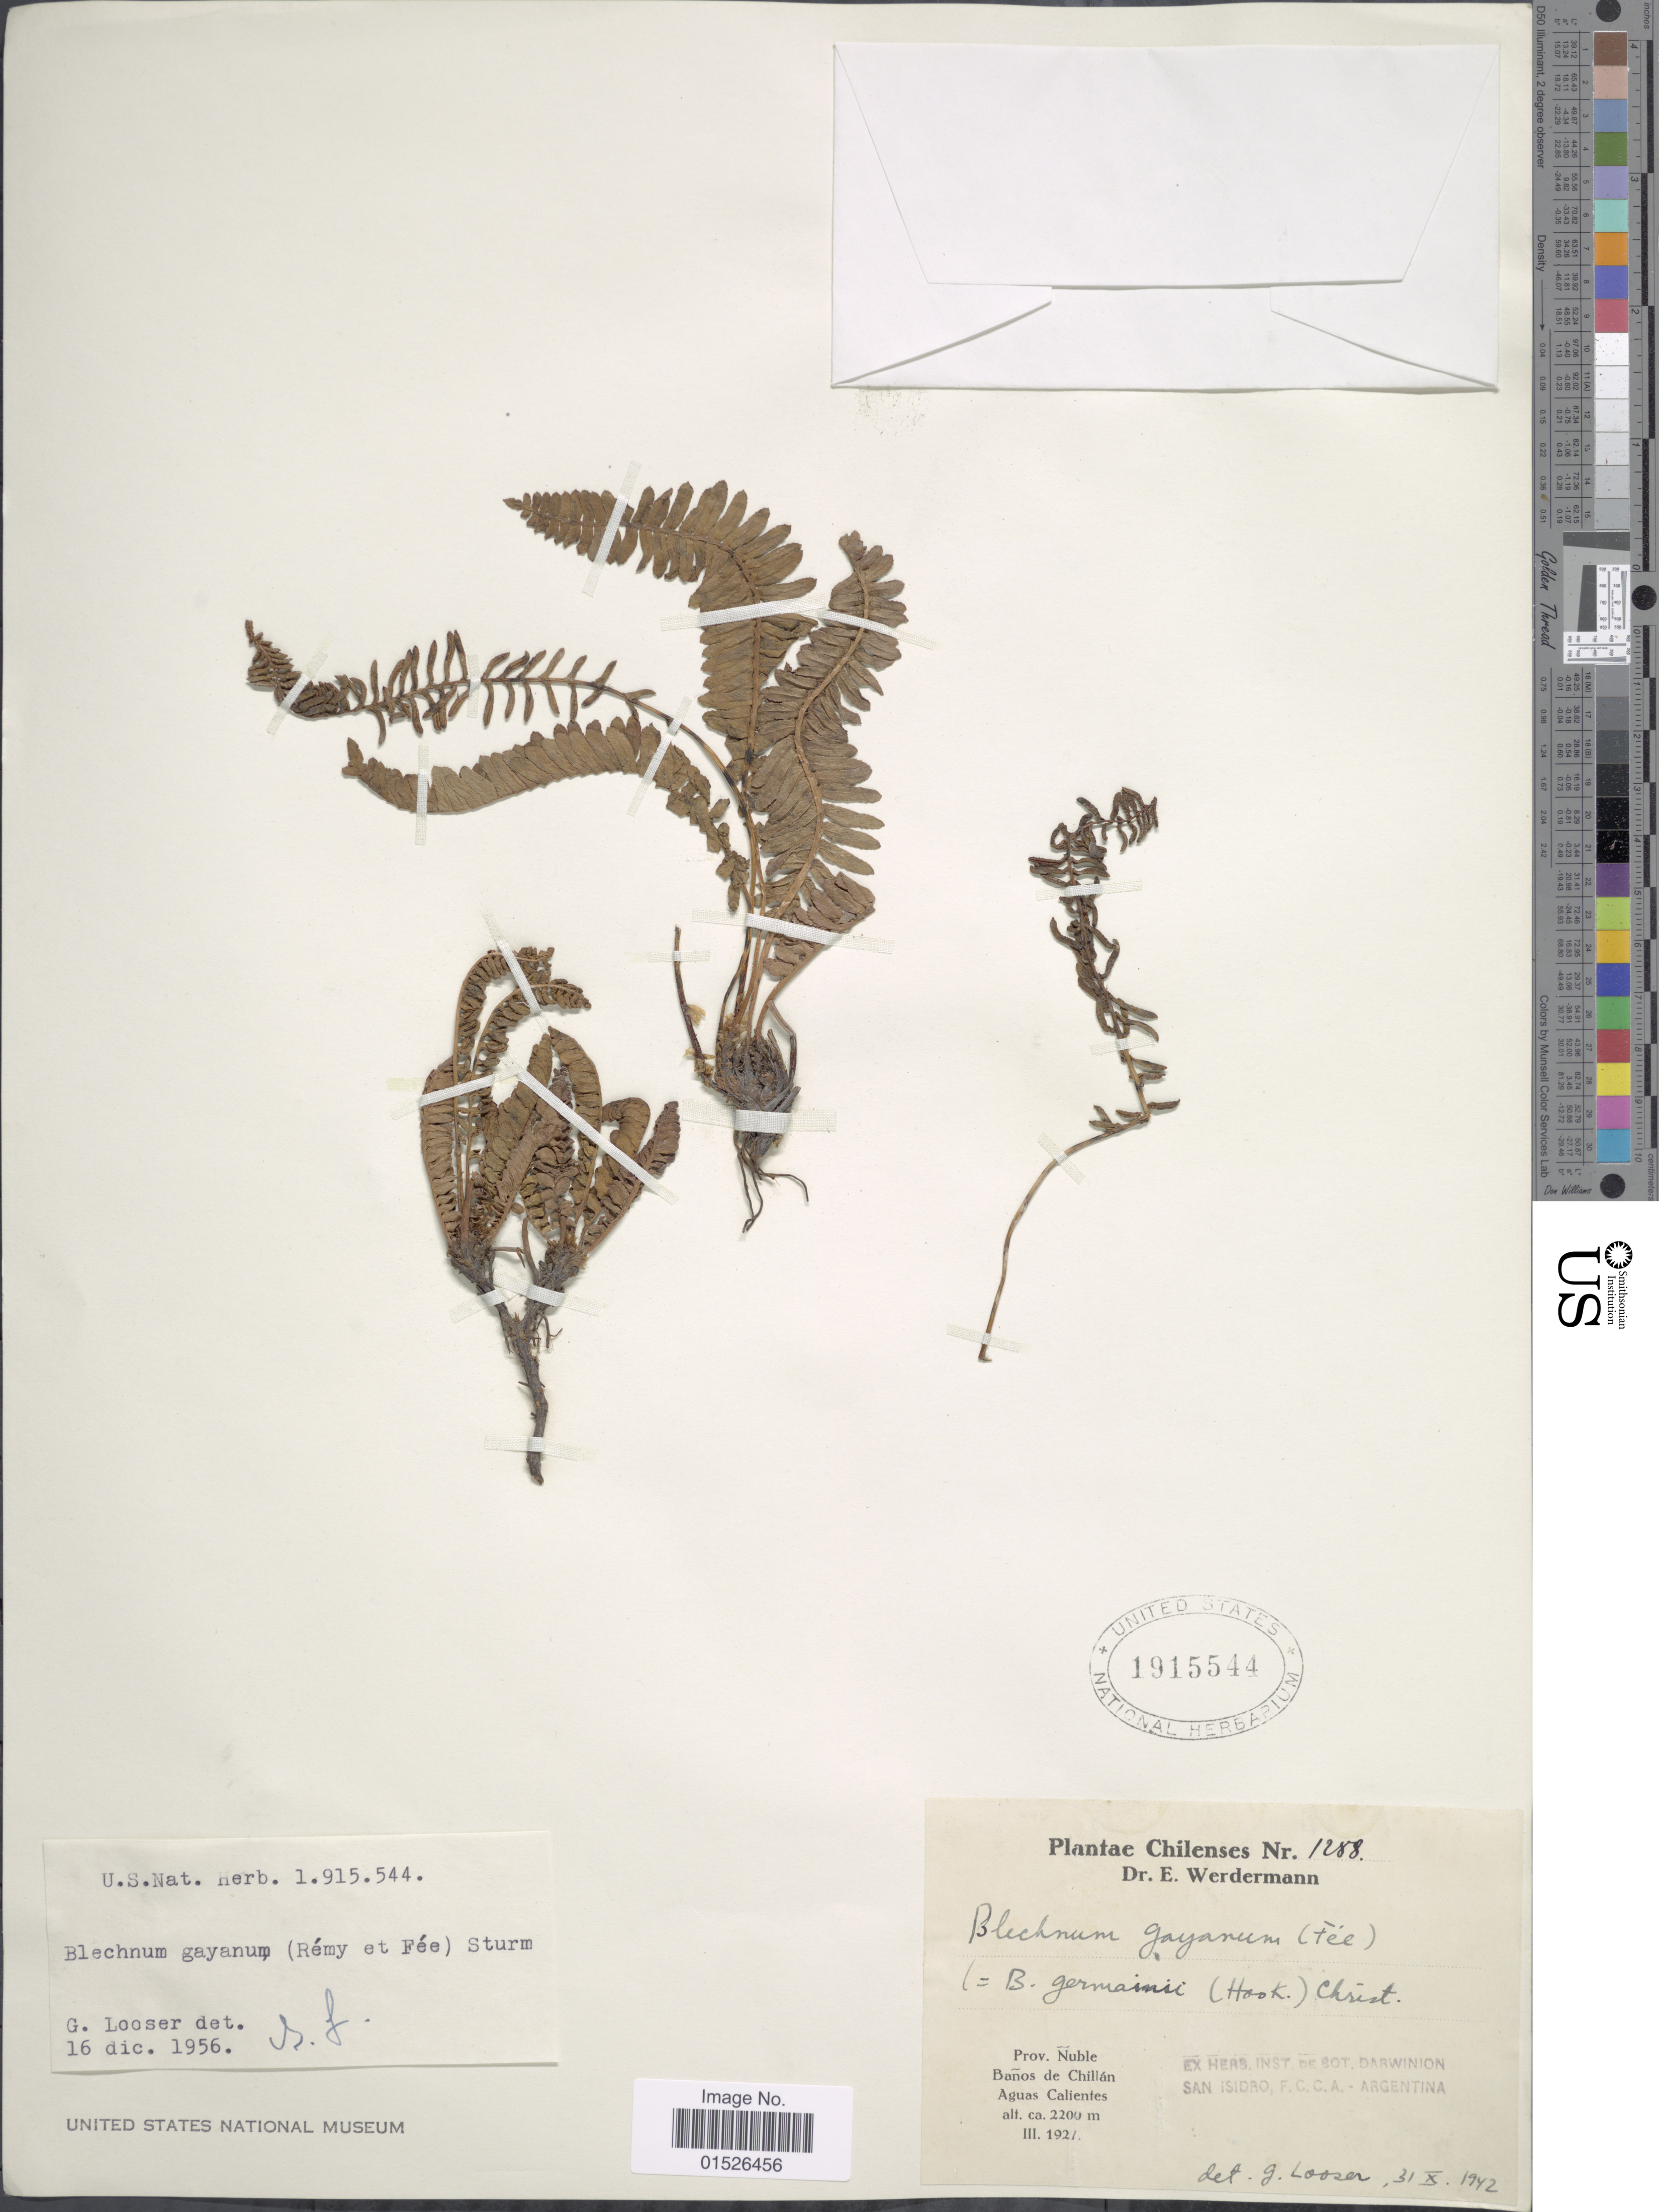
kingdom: Plantae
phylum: Tracheophyta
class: Polypodiopsida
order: Polypodiales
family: Blechnaceae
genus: Blechnum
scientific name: Blechnum microphyllum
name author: (Goldm.)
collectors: E. Werdermann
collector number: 1288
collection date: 1927-03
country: Chile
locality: Prov. Nuble. Banos de Chillan. Aguas Calientes. Chilenses.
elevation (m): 2200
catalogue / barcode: US 1915544